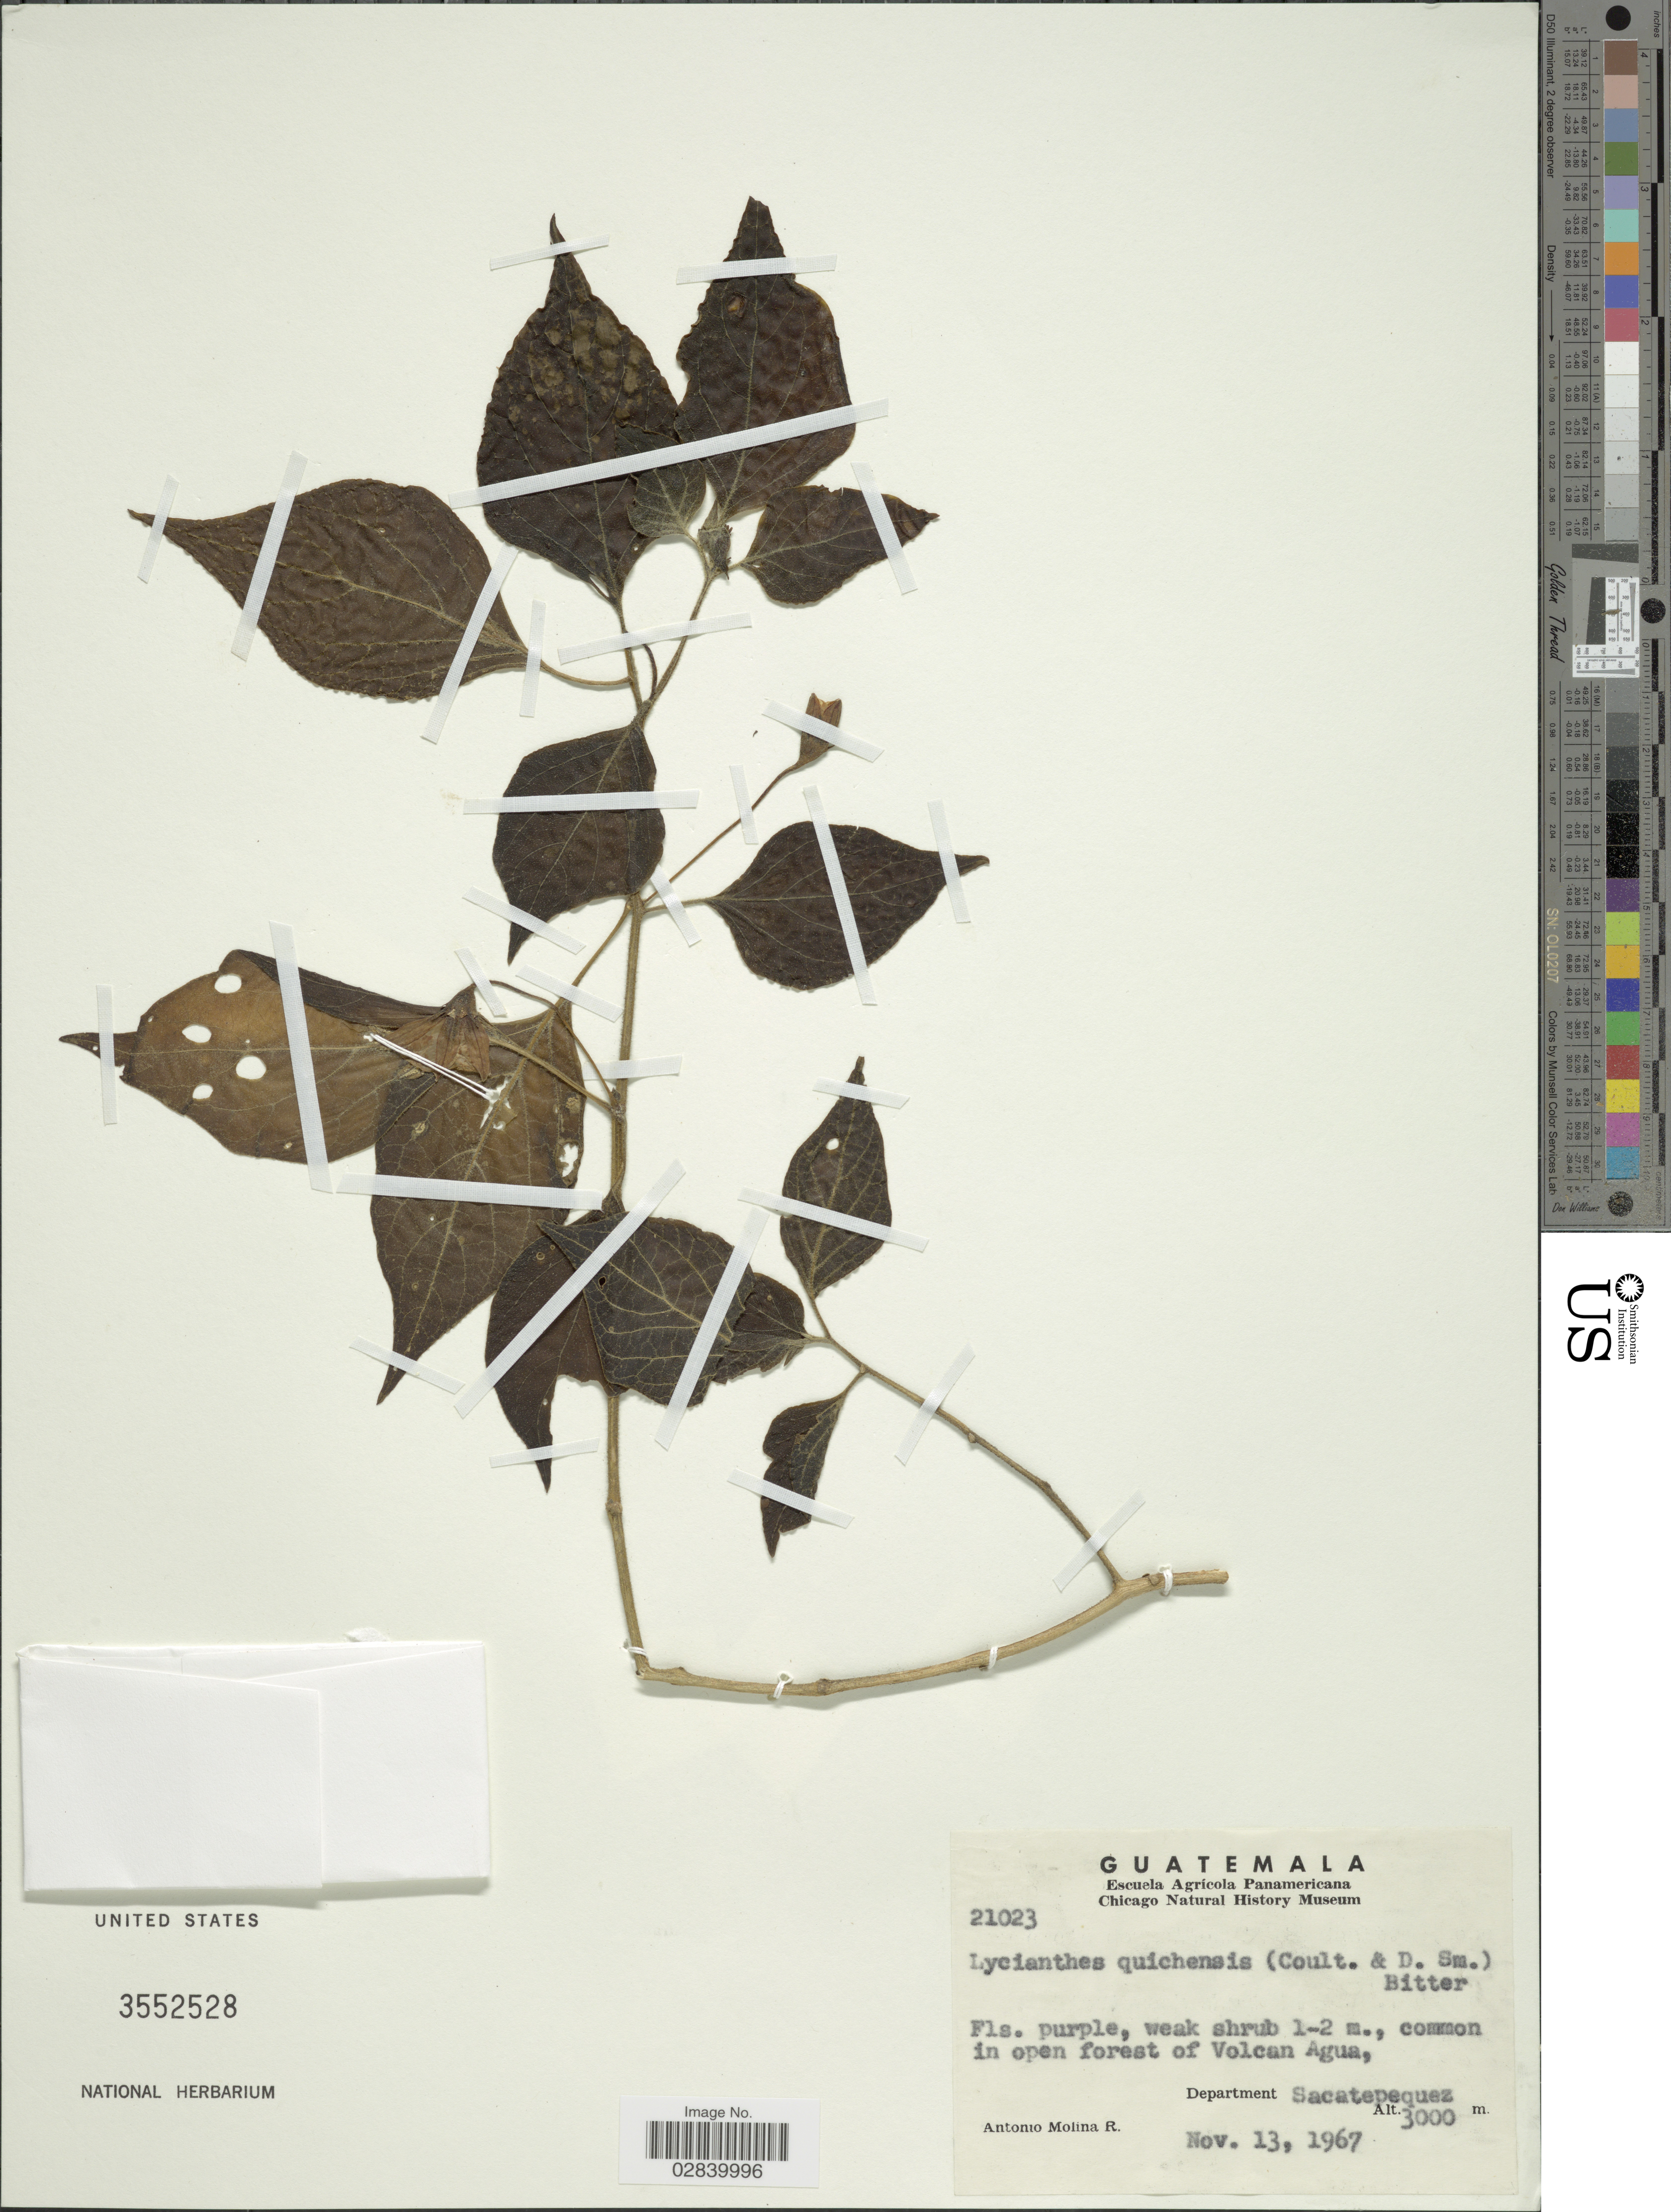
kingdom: Plantae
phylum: Tracheophyta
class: Magnoliopsida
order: Solanales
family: Solanaceae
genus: Lycianthes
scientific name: Lycianthes quichensis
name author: (J.M. Coult. & Donn. Sm.) Bitter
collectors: A. Molina R.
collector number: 21023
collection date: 1967-11-13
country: Guatemala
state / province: Sacatepéquez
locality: Common in open forest of Volcan Agua, Department Sacatepequez.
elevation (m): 3000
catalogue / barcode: US 3552528